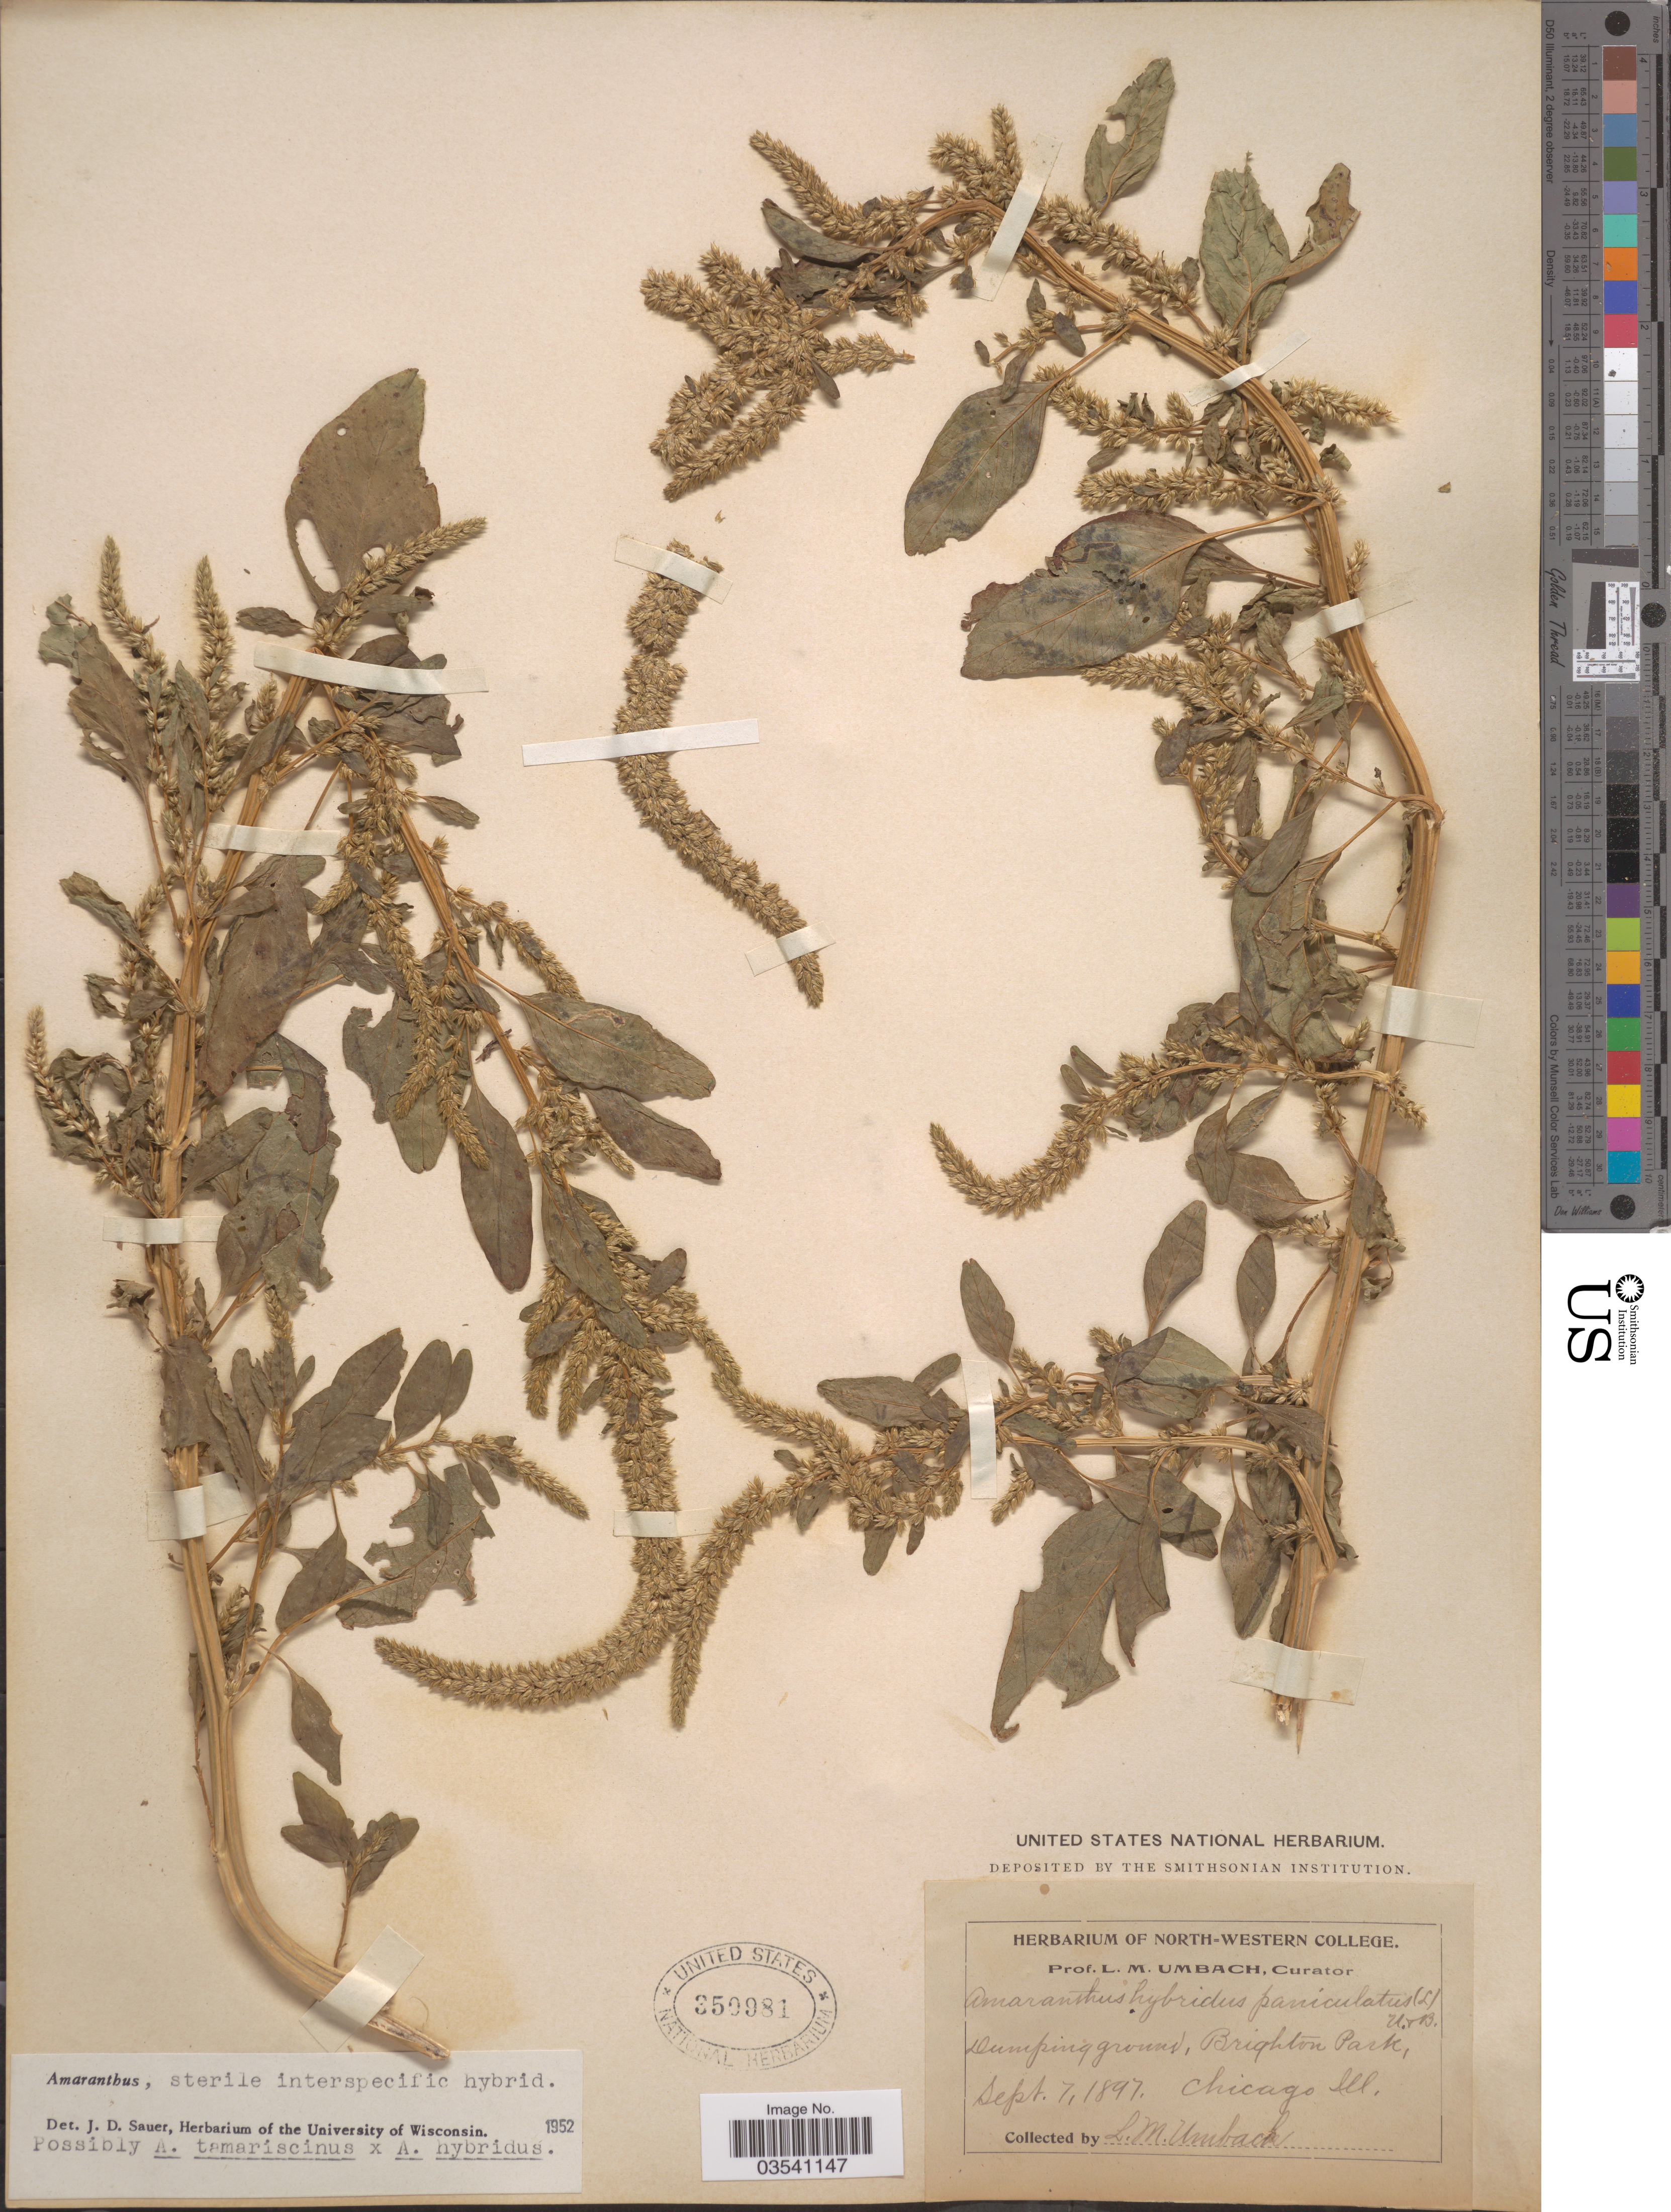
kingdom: Plantae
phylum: Tracheophyta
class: Magnoliopsida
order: Caryophyllales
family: Amaranthaceae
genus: Amaranthus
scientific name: Amaranthus tamariscinus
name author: Nutt.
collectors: L. M. Umbach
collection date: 1897-09-07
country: United States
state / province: Illinois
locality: Dumping ground, Brighton Park, Chicago.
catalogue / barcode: US 350981